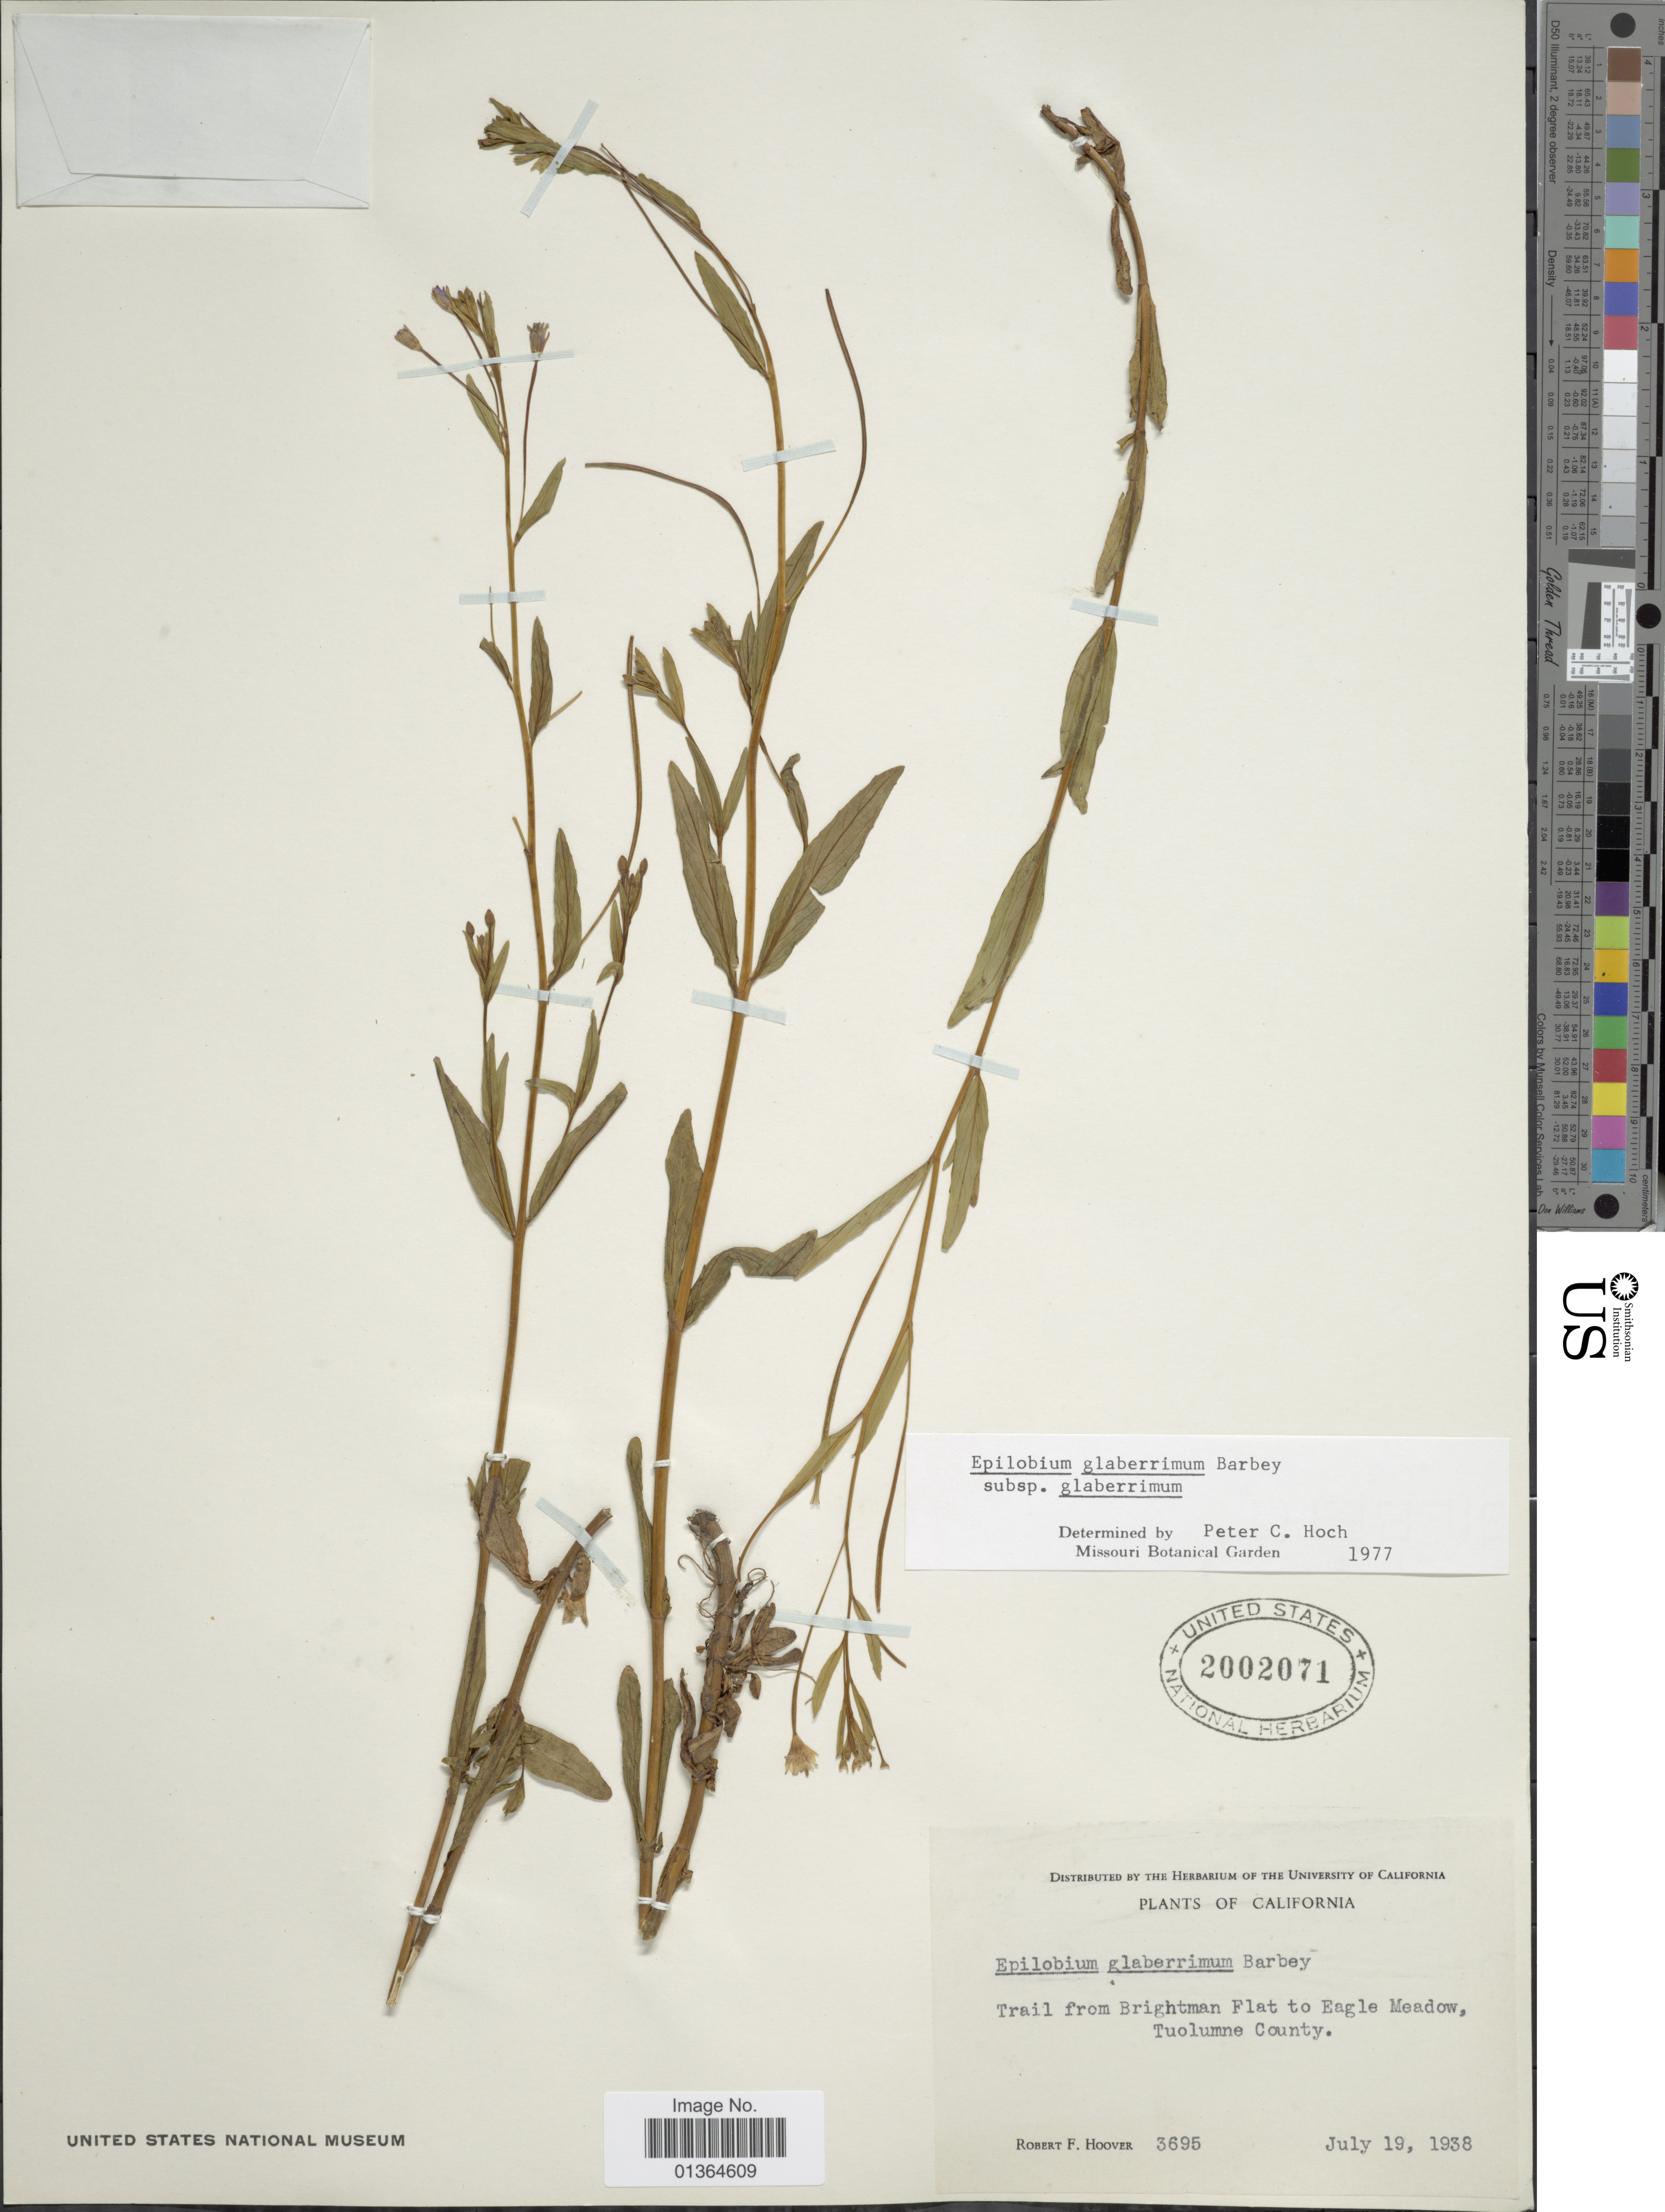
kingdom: Plantae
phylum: Tracheophyta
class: Magnoliopsida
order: Myrtales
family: Onagraceae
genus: Epilobium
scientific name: Epilobium glaberrimum subsp. glaberrimum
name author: Barbey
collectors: R. F. Hoover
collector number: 3695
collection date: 1938-07-19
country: United States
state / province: California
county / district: Tuolumne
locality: Trail from Brightman Flat to Eagle Meadow, Tuolumne County.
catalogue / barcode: US 2002071